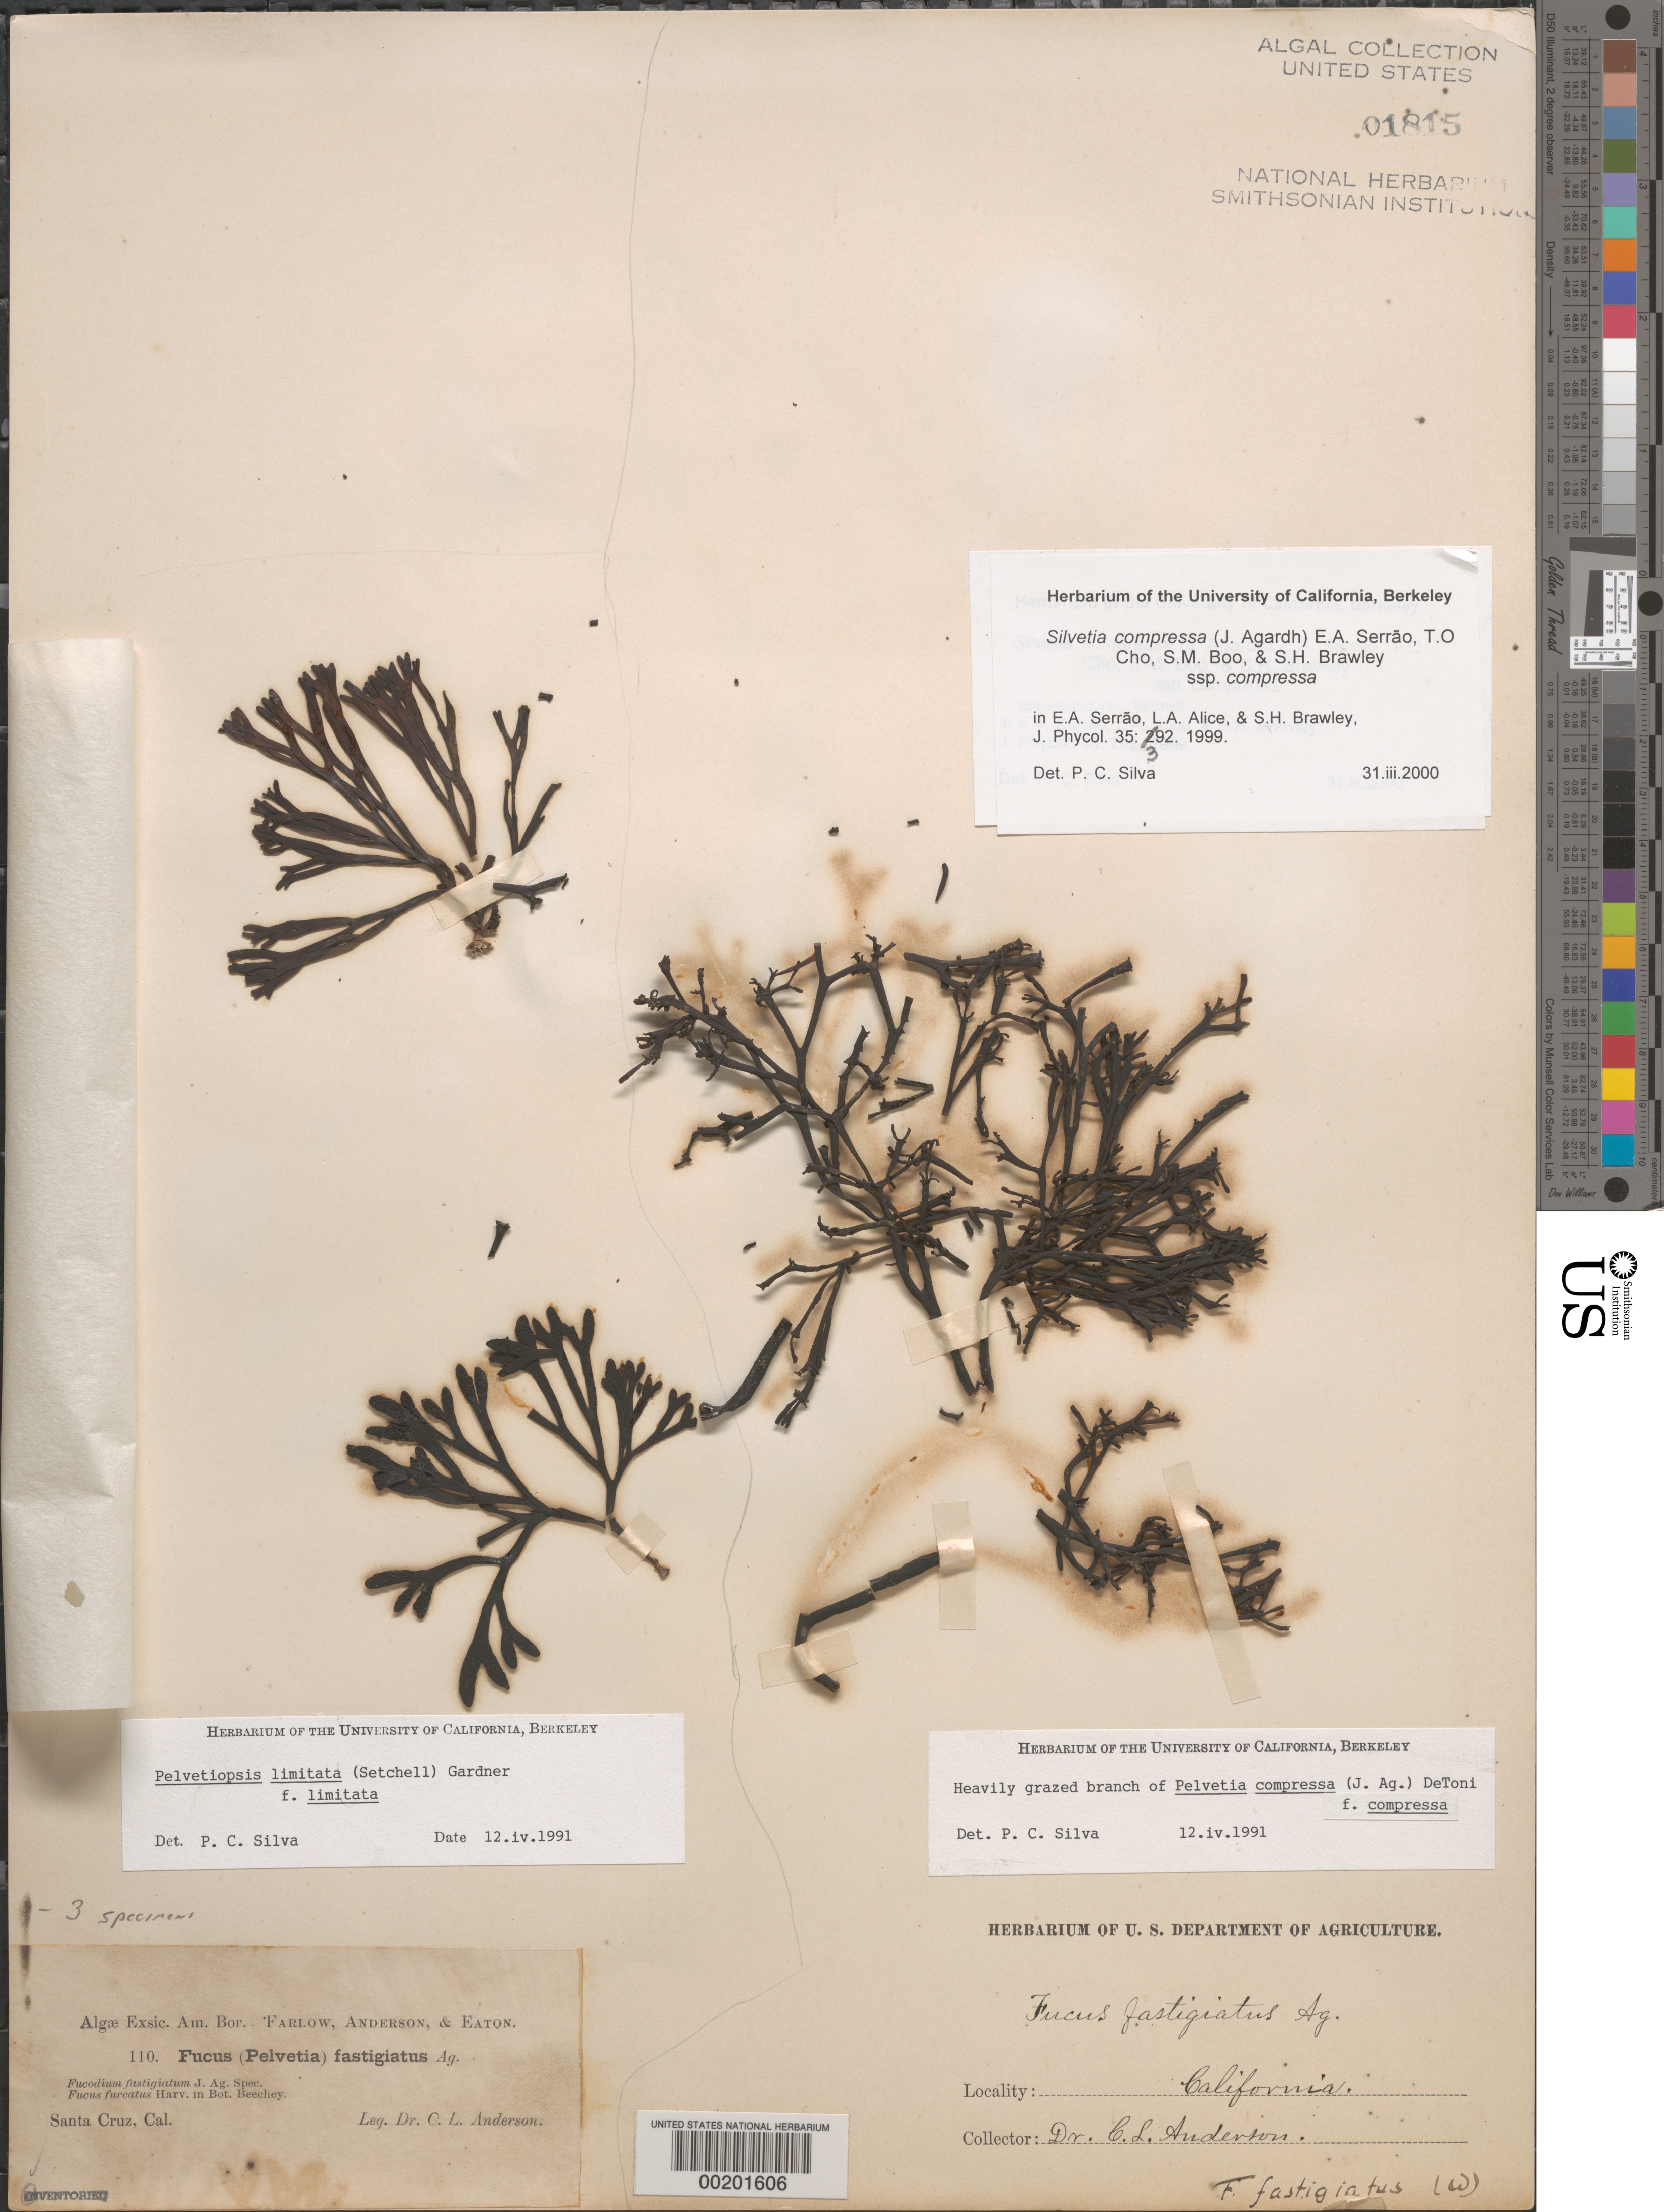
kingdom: Chromista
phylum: Ochrophyta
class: Phaeophyceae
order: Fucales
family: Fucaceae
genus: Pelvetia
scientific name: Pelvetia fastigiata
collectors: C. L. Anderson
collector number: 110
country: United States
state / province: California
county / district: Santa Cruz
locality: Santa Cruz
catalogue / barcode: US 1815